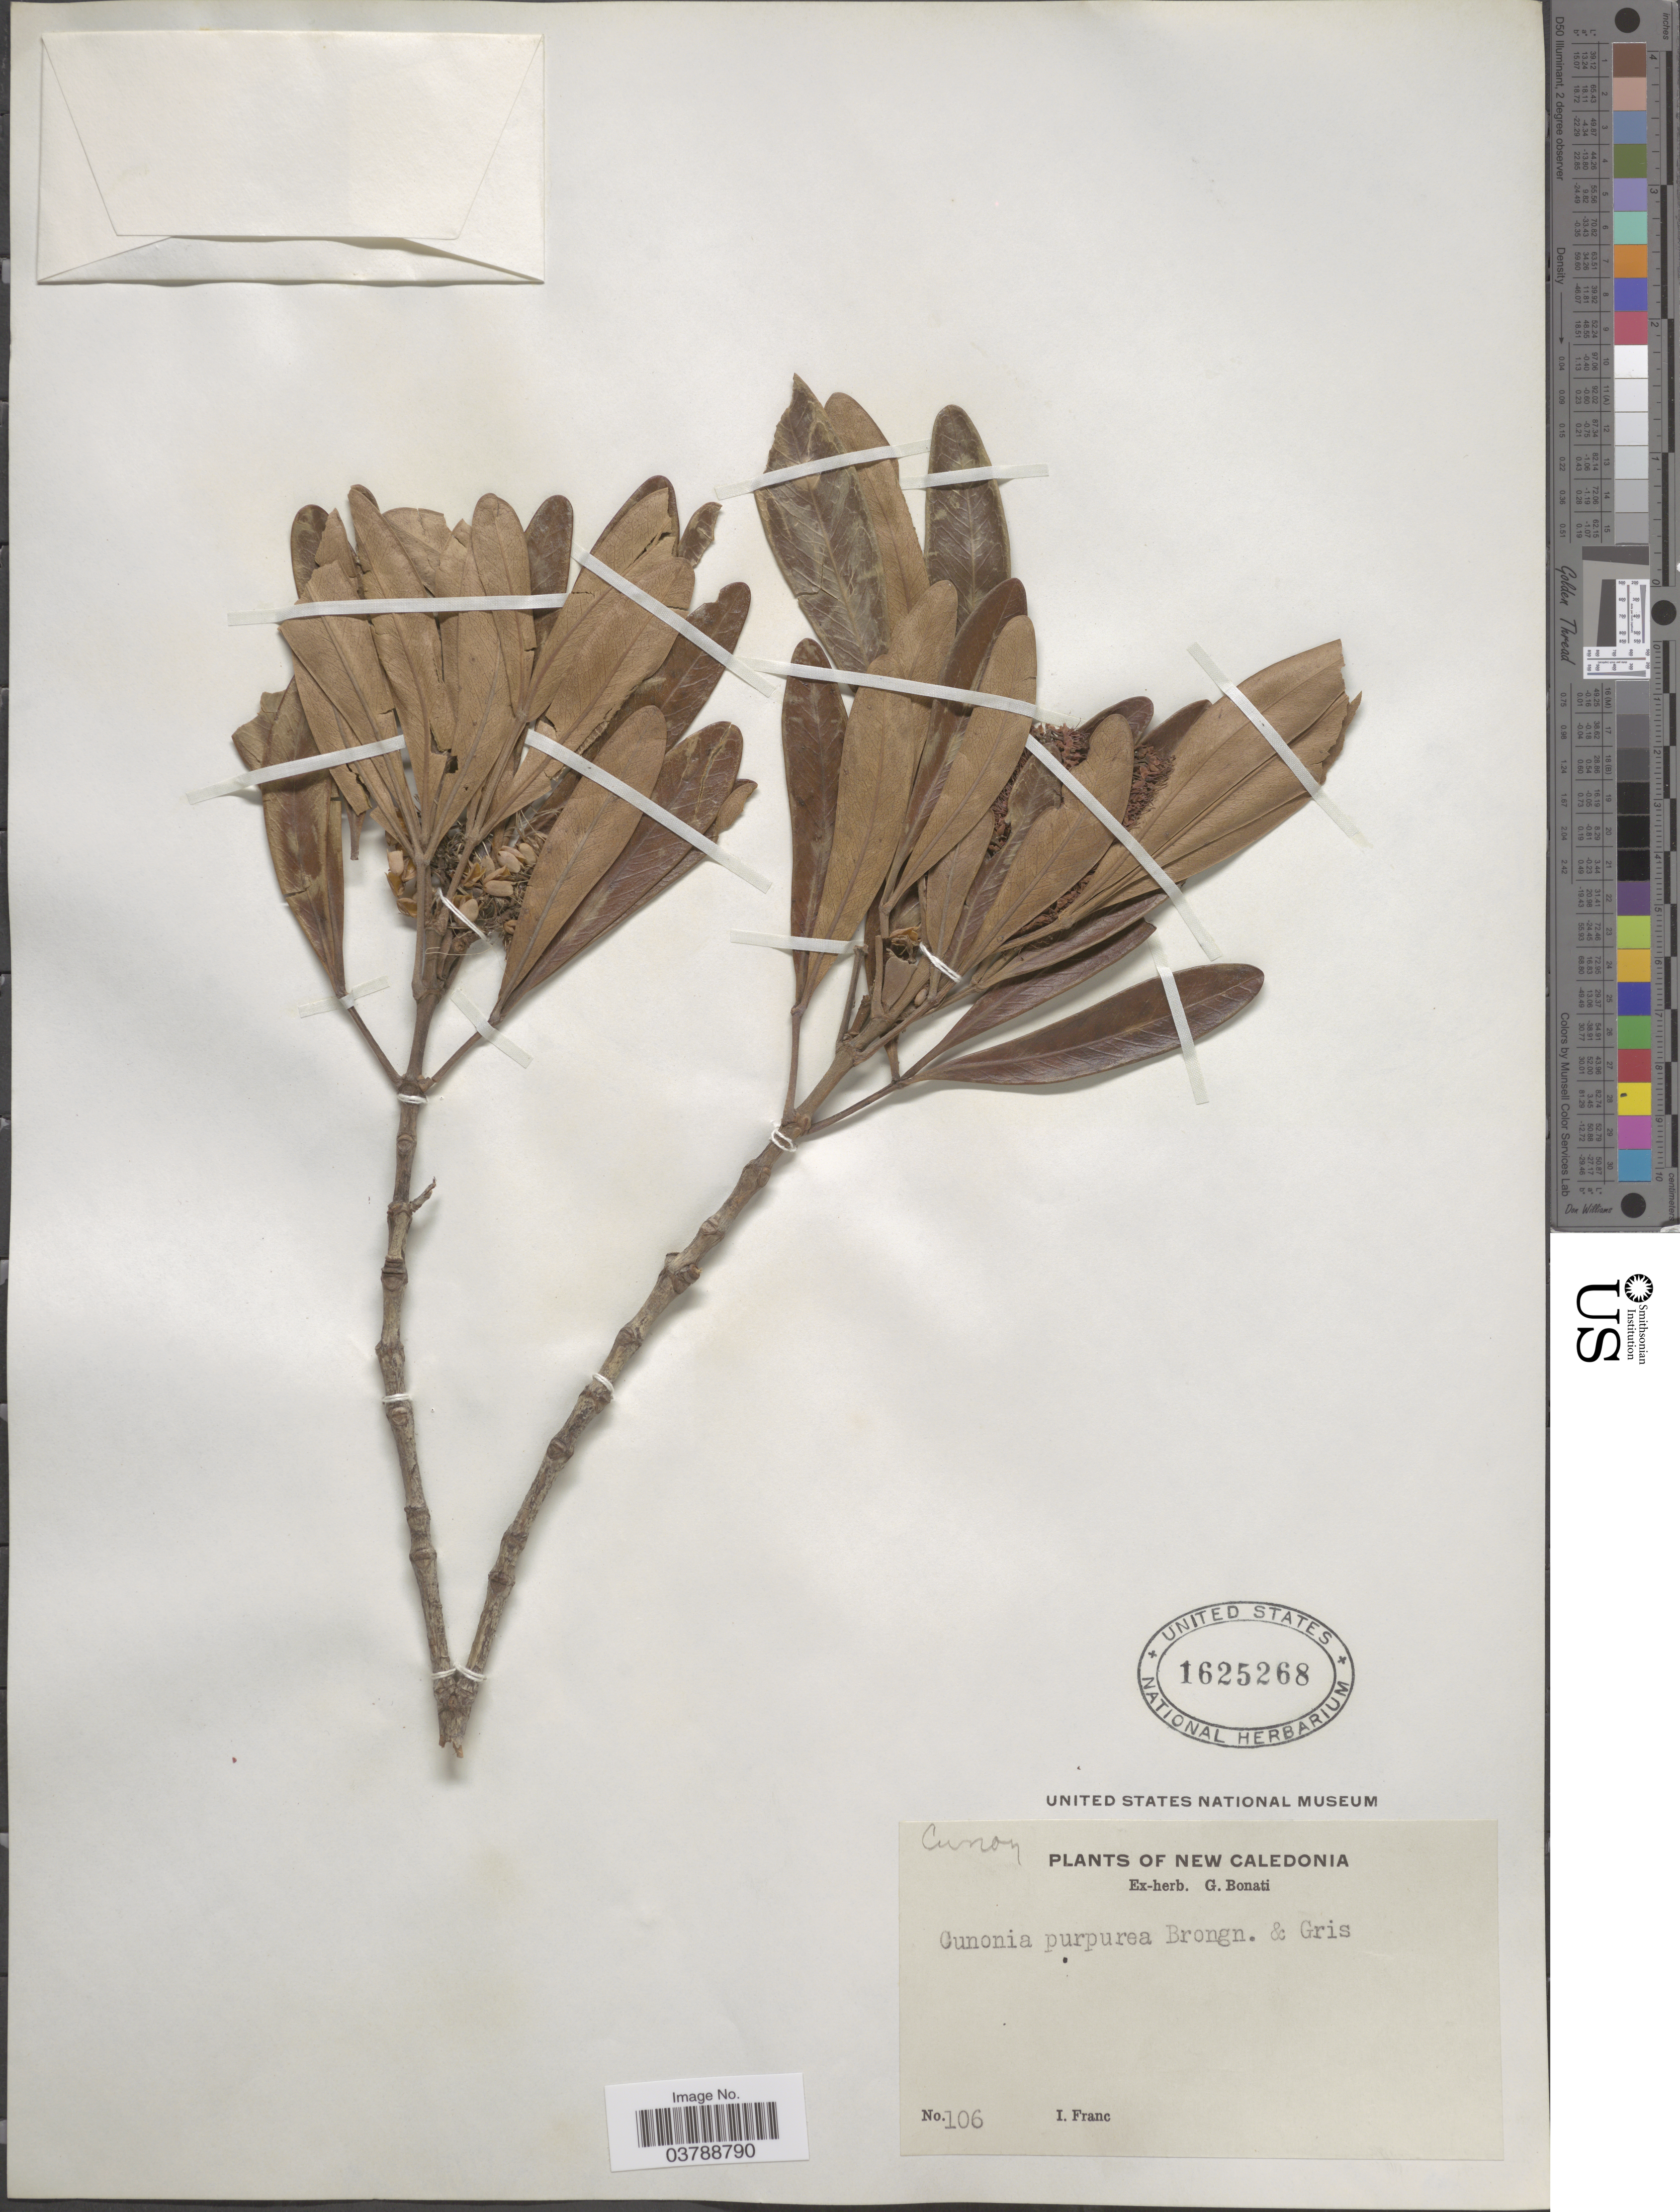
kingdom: Plantae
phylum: Tracheophyta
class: Magnoliopsida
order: Oxalidales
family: Cunoniaceae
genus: Cunonia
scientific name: Cunonia purpurea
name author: Brongn. & Gris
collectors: I. Franc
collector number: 106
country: New Caledonia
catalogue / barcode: US 1625268